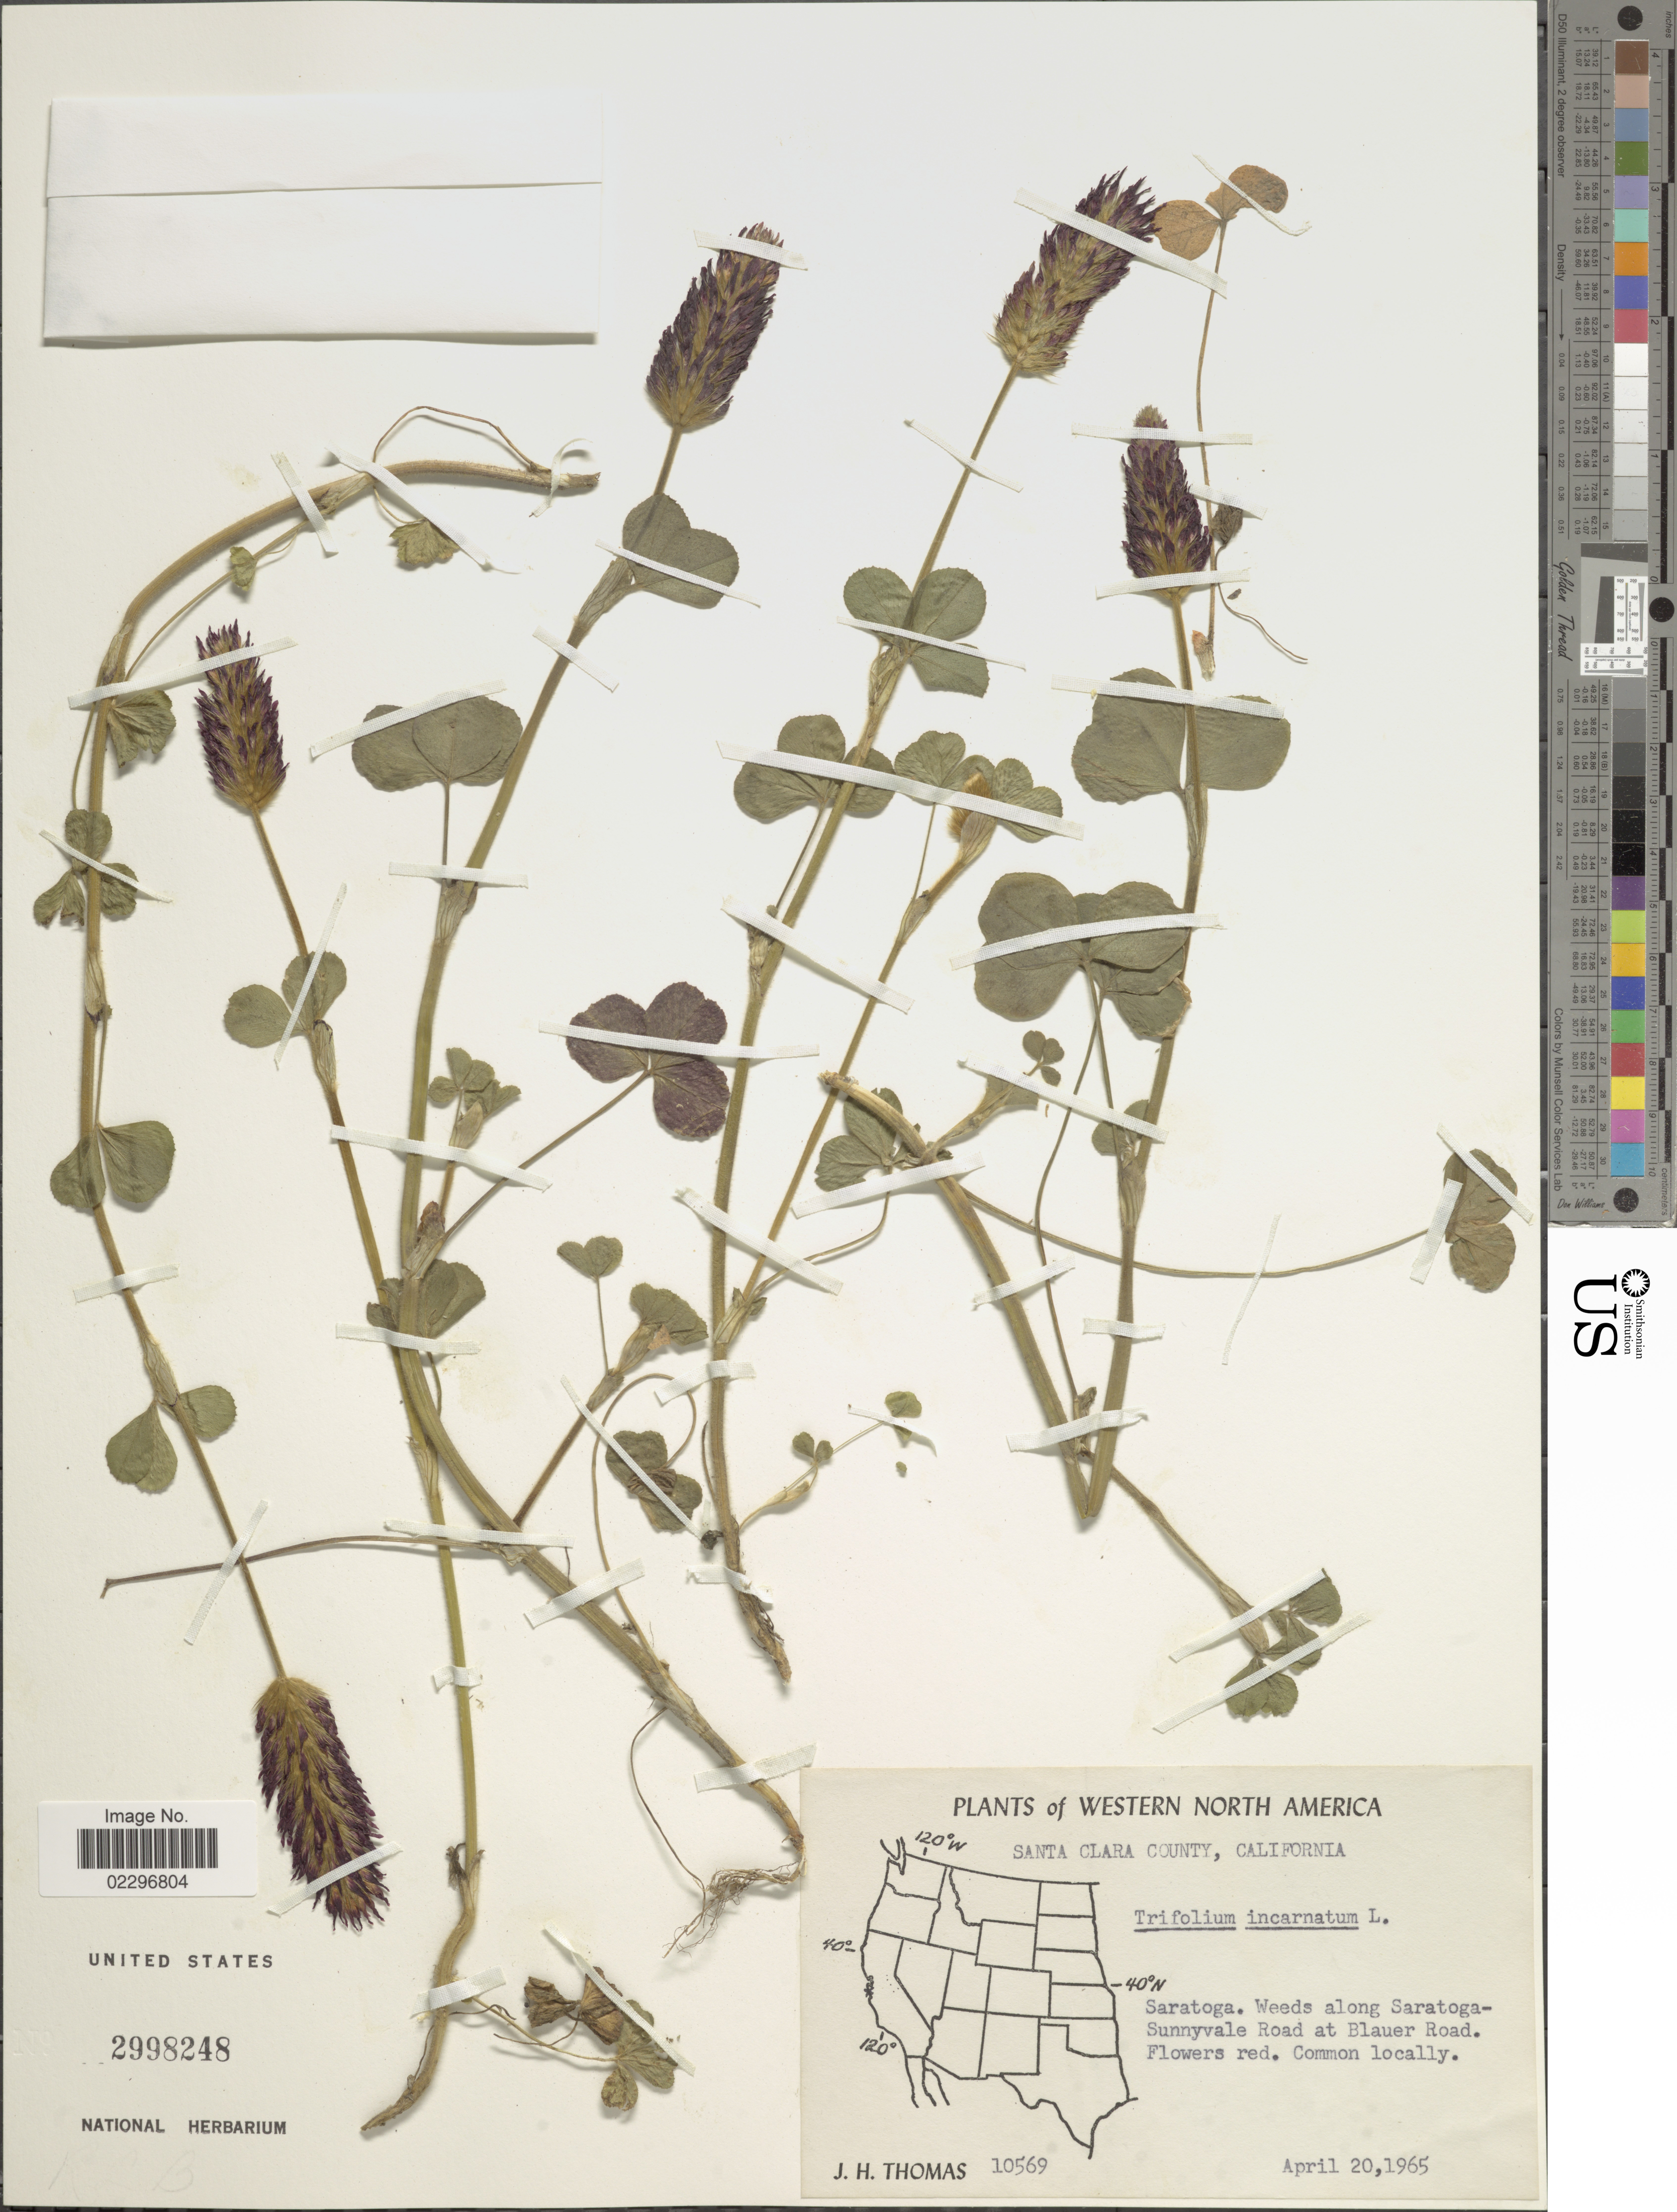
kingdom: Plantae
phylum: Tracheophyta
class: Magnoliopsida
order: Fabales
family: Fabaceae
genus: Trifolium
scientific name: Trifolium incarnatum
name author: L.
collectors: J. H. Thomas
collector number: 10569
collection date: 1965-04-20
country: United States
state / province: California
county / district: Santa Clara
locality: Western North America. Santa Clara County. Saratoga. Weeds along Saratiga-Sunnyvale Road at Blauer Road.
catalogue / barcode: US 2998248